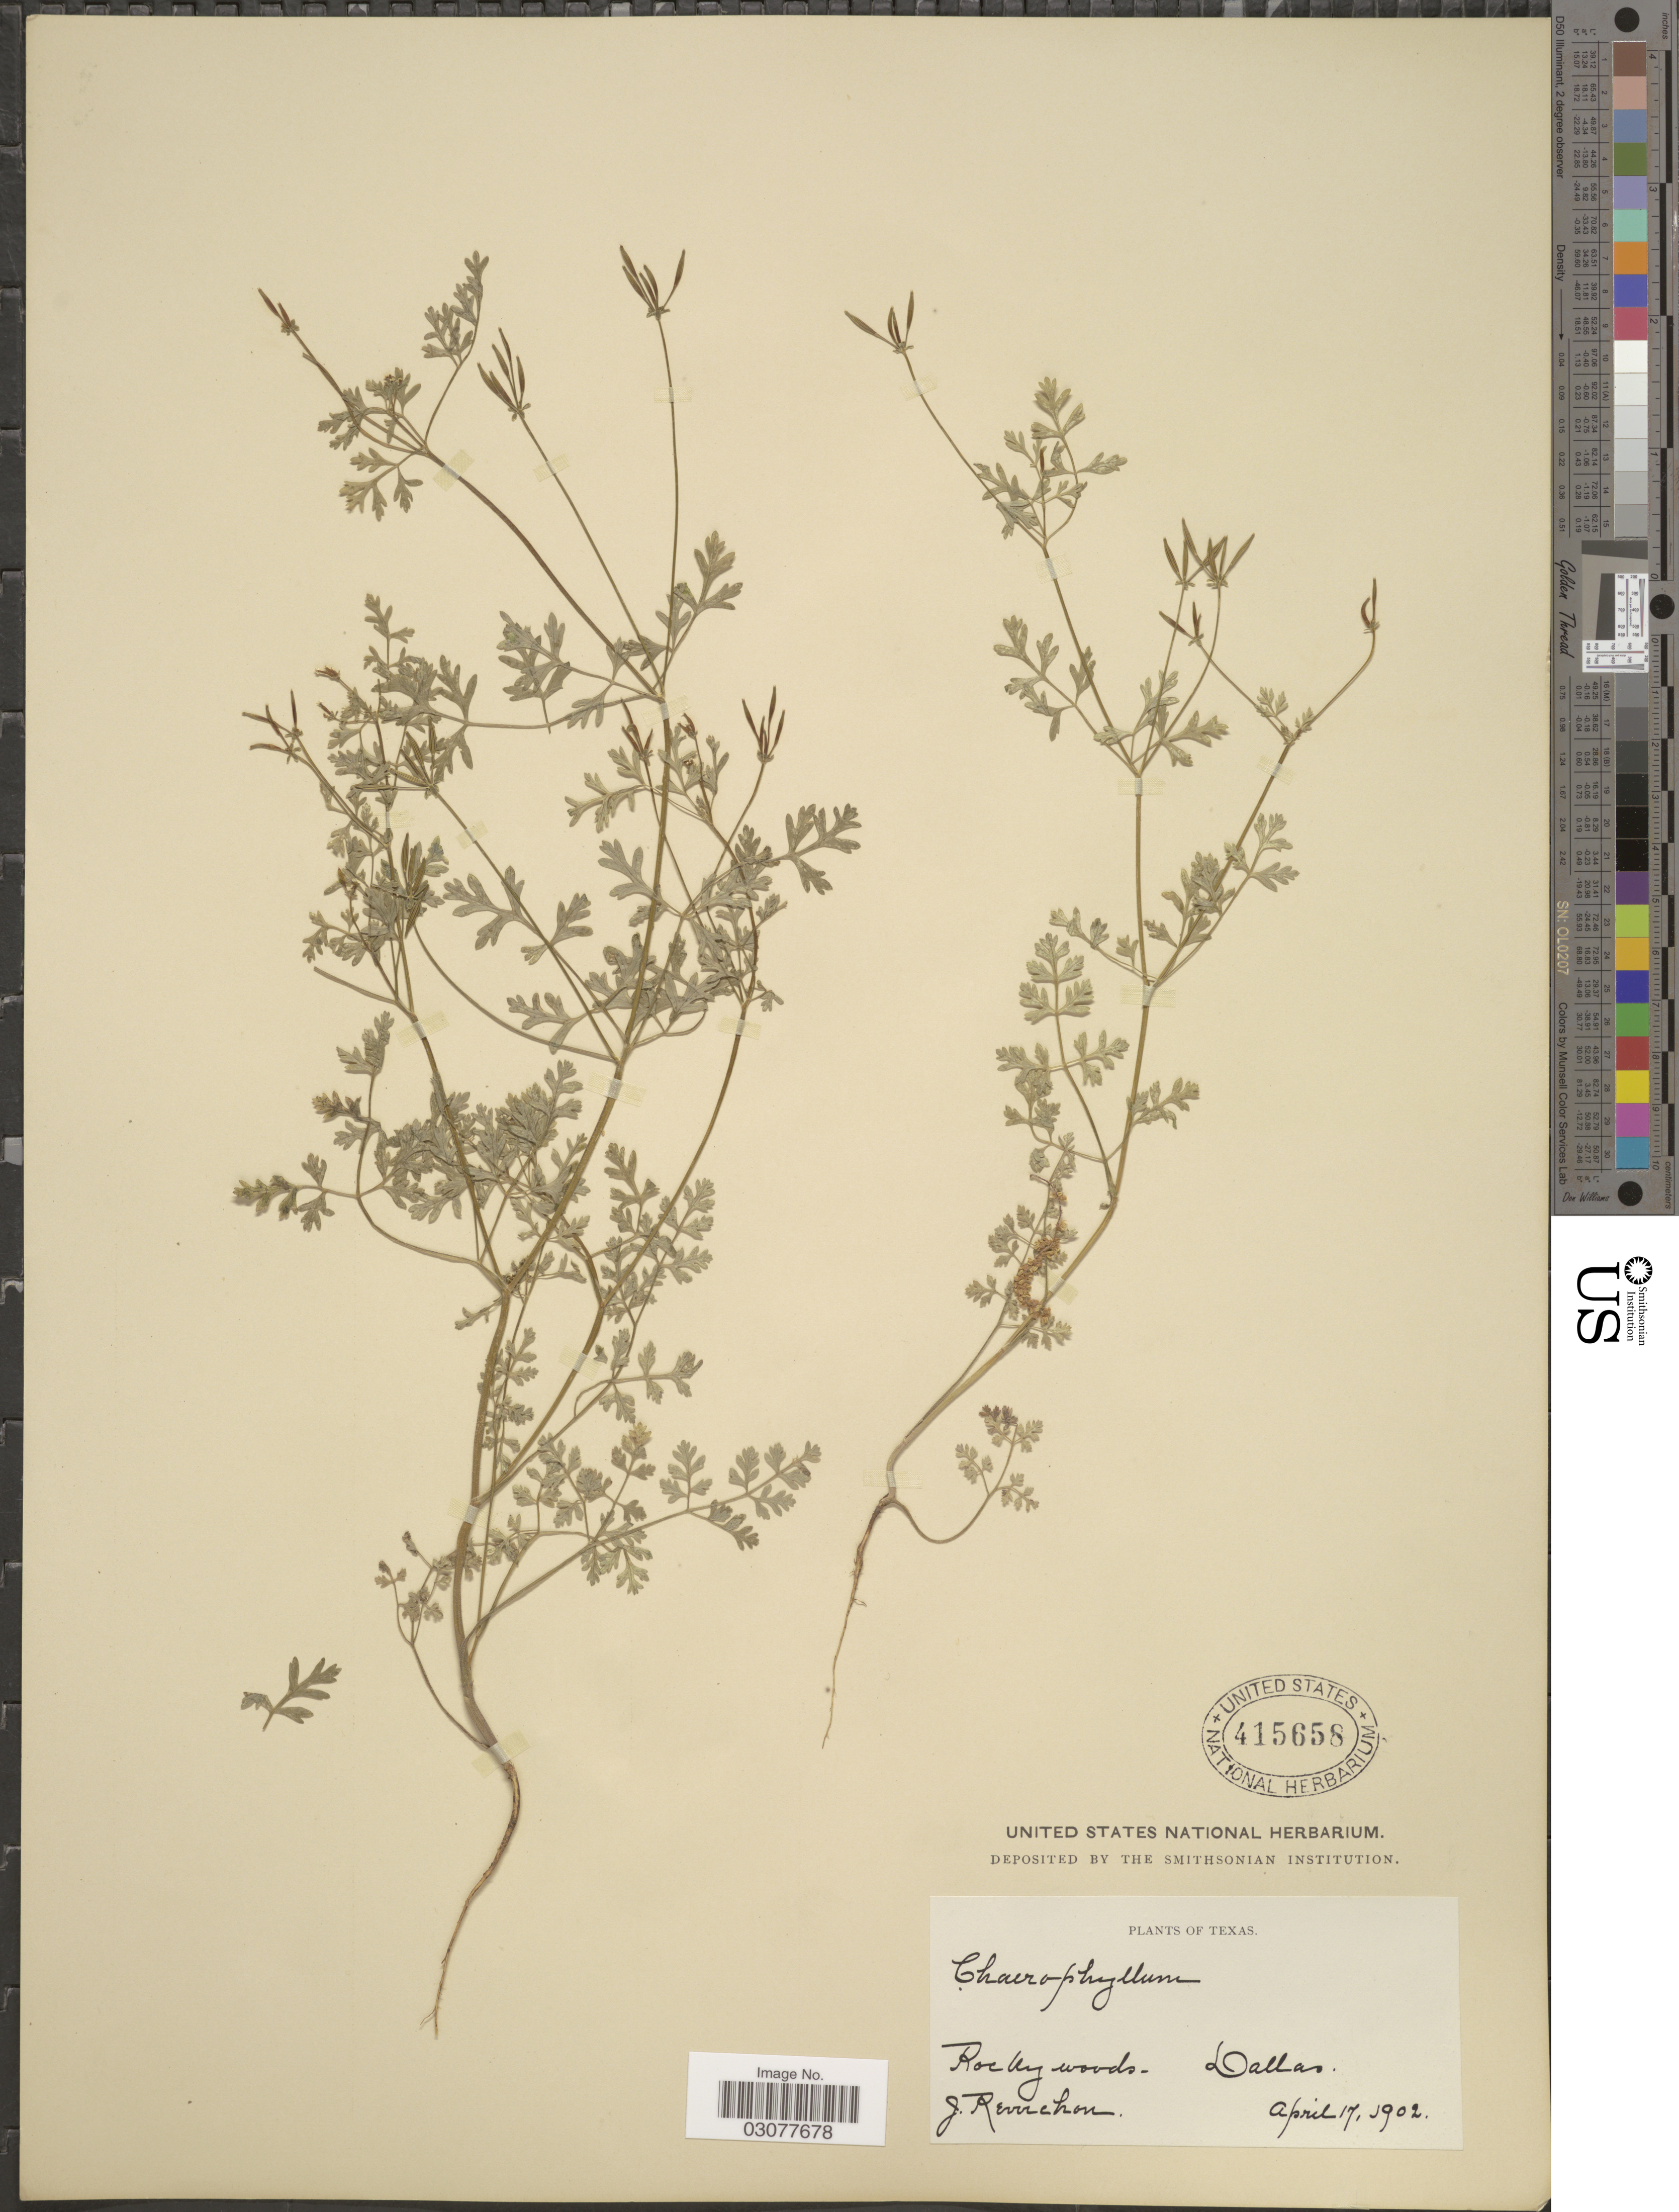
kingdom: Plantae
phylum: Tracheophyta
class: Magnoliopsida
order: Apiales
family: Apiaceae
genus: Chaerophyllum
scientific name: Chaerophyllum tainturieri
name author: Hook.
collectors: J. Reverchon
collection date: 1902-04-17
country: United States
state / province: Texas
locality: Dallas.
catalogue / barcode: US 415658